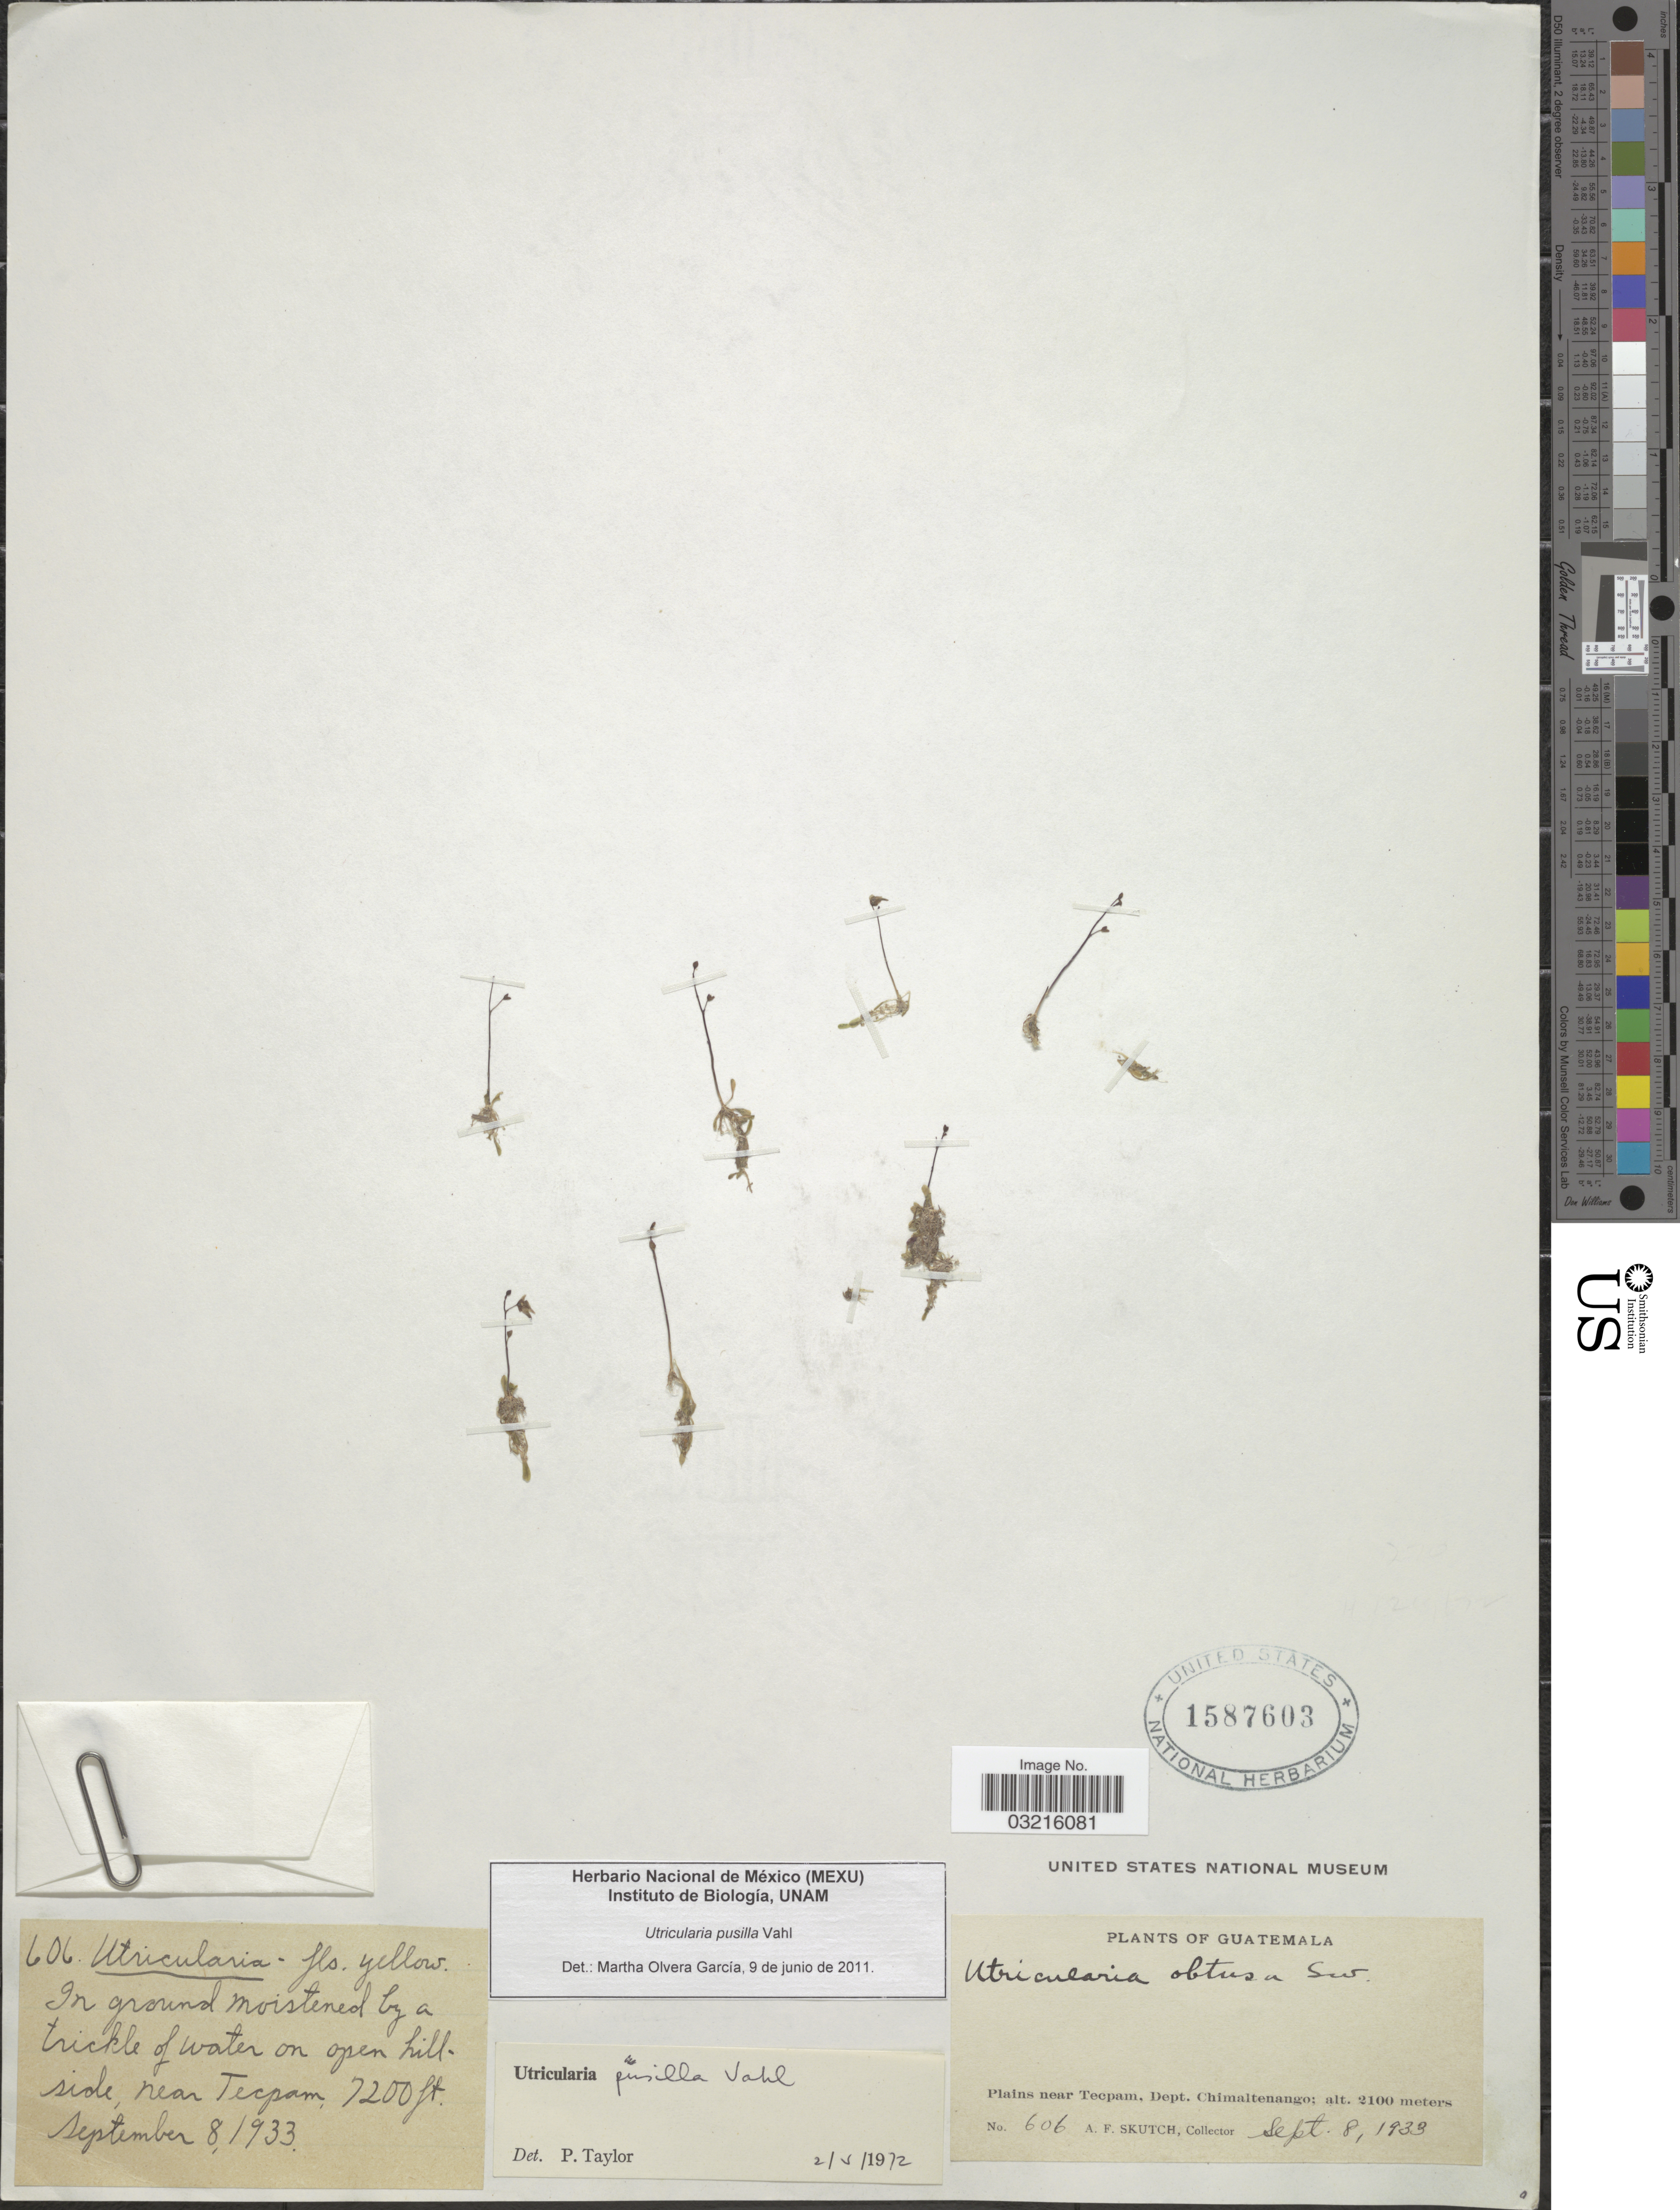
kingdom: Plantae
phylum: Tracheophyta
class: Magnoliopsida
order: Lamiales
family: Lentibulariaceae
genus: Utricularia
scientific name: Utricularia pusilla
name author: Vahl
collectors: A. F. Skutch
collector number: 606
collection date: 1933-09-08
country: Guatemala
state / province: Chimaltenango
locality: In ground moistened by a trickle of water on open hillside, near Tecpam. Plains near Tecpam, Dep. Chimaltenango.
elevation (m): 2195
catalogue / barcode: US 1587603